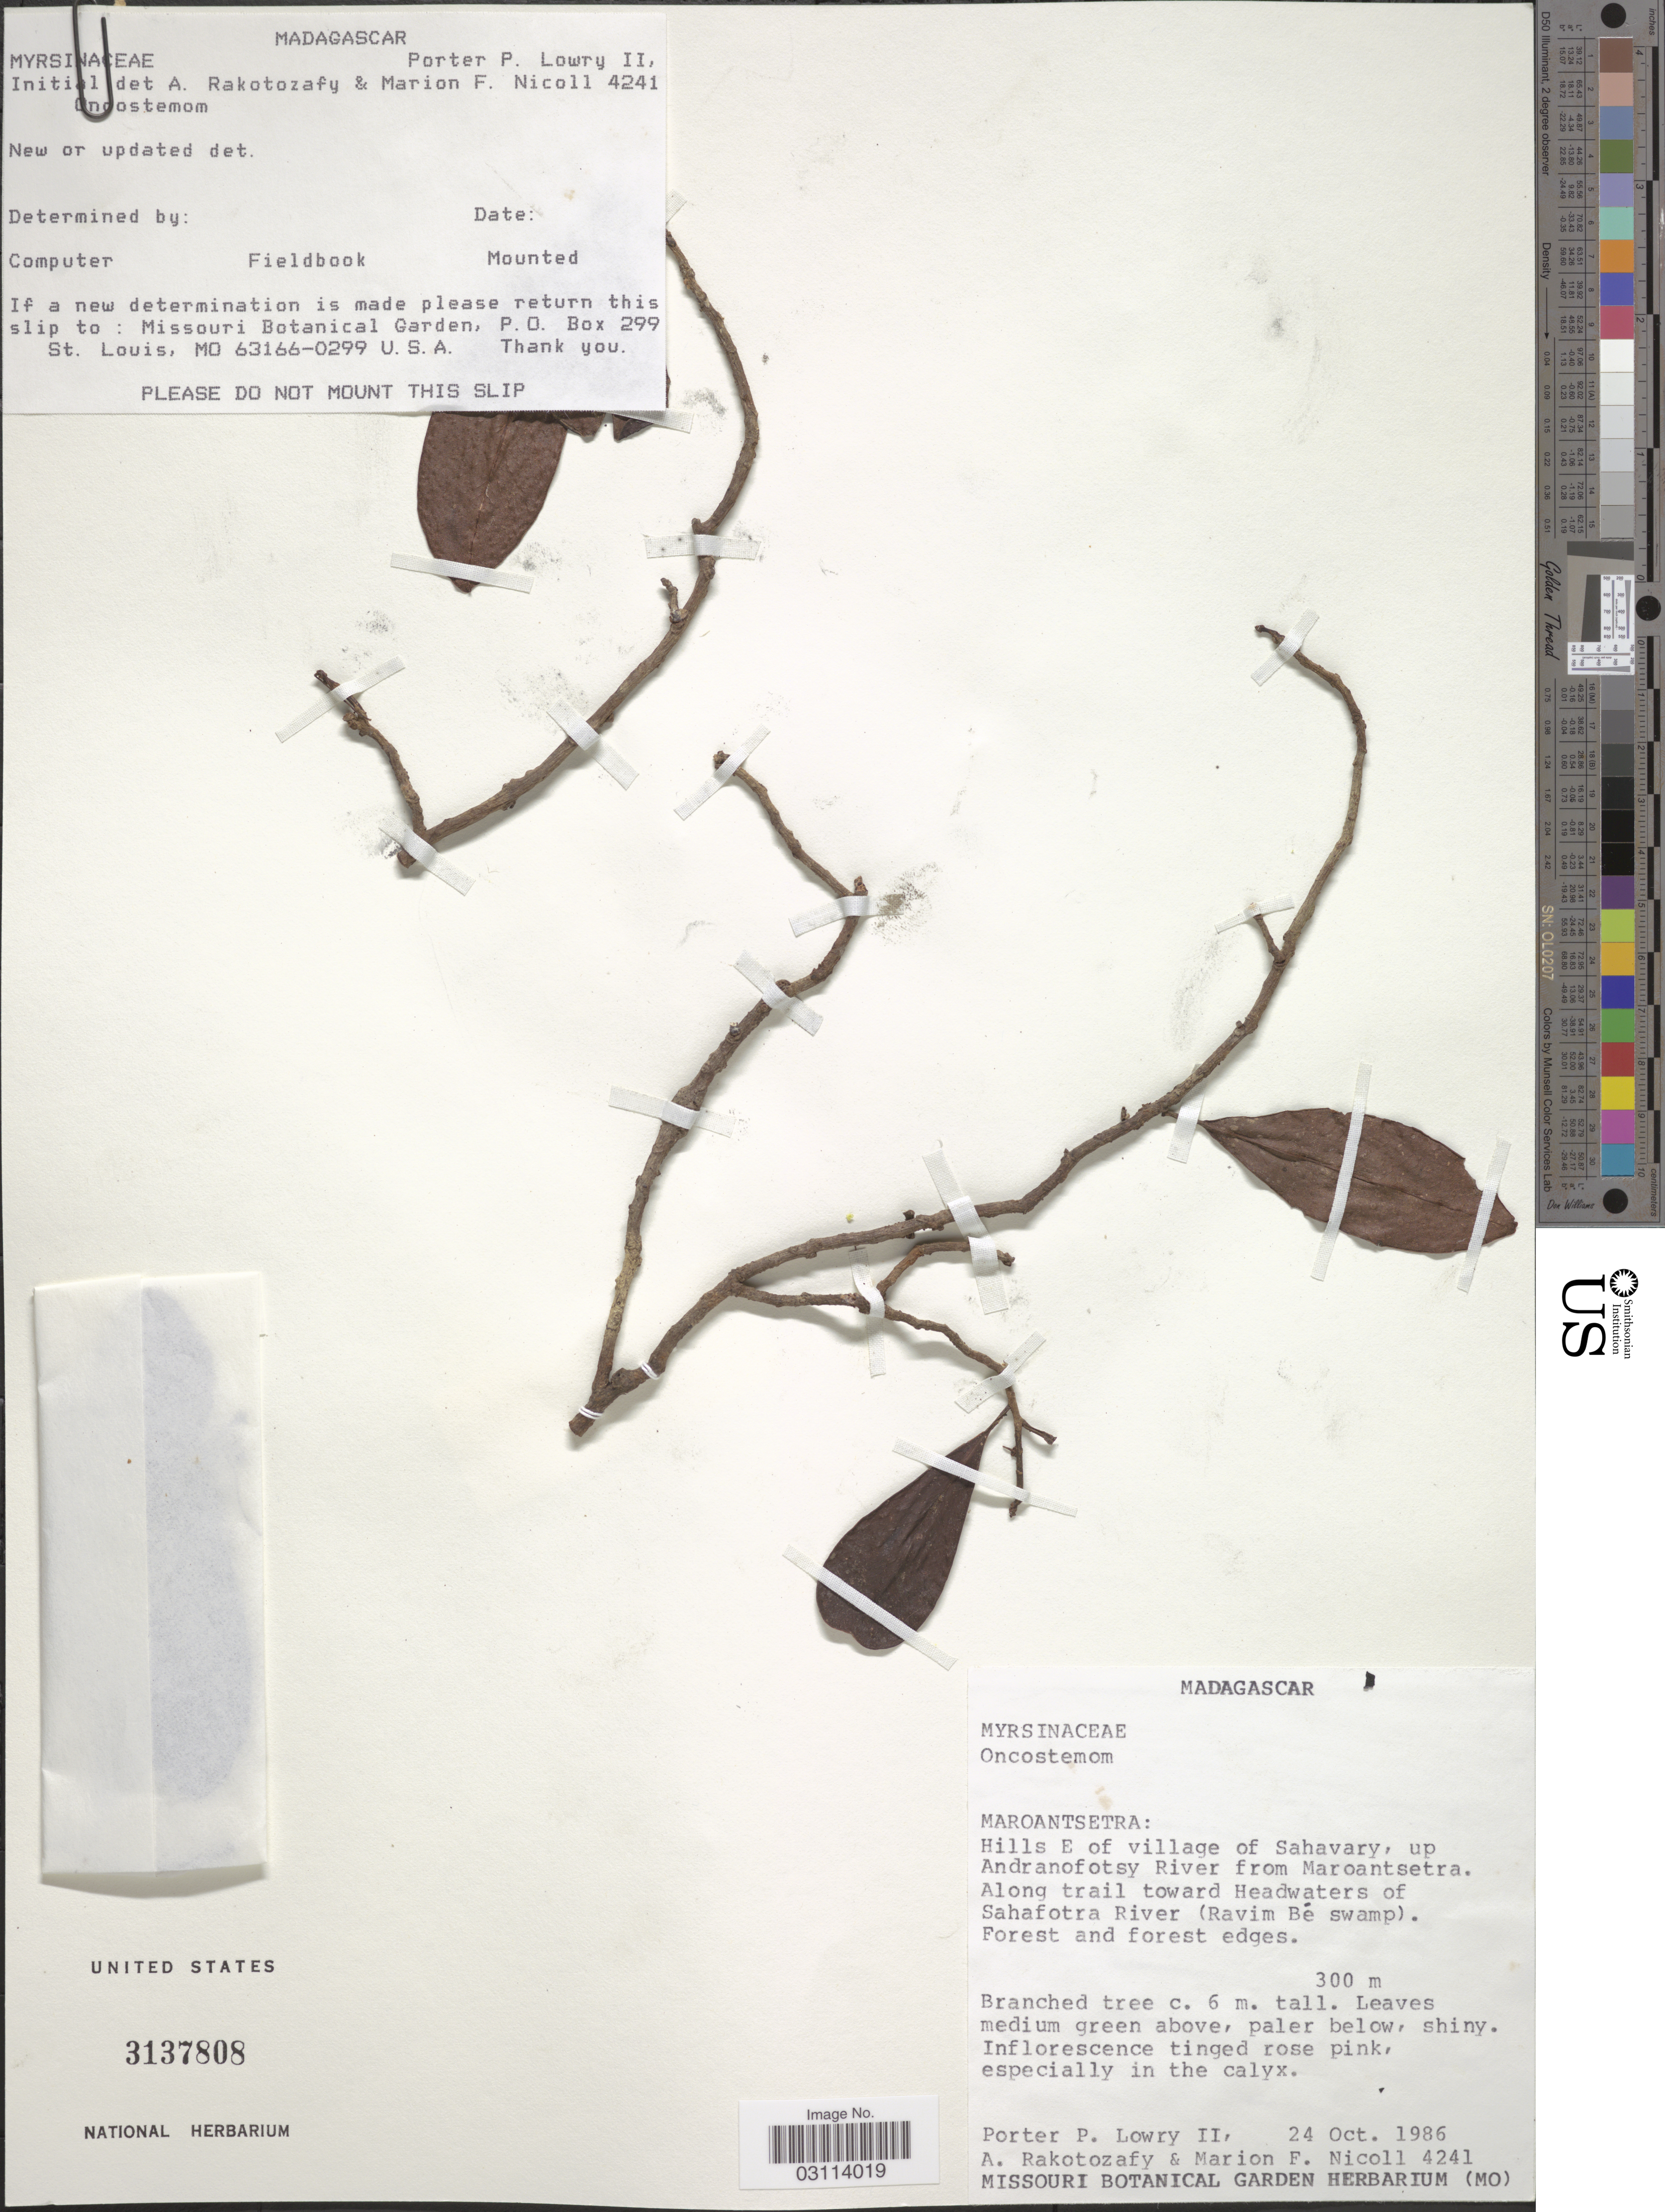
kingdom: Plantae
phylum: Tracheophyta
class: Magnoliopsida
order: Ericales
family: Primulaceae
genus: Oncostemon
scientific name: Oncostemon sp.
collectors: P. P. Lowry, A. Rakotozafy & M. F. Nicoll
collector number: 4241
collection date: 1986-10-24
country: Madagascar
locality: Maroantsetra: Hills E of village of Sahavary, up Andranofotsy River from Maroantsetra. Along trail toward Headwaters of Sahafotra River (Ravim Bé swamp).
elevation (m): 300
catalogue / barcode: US 3137808